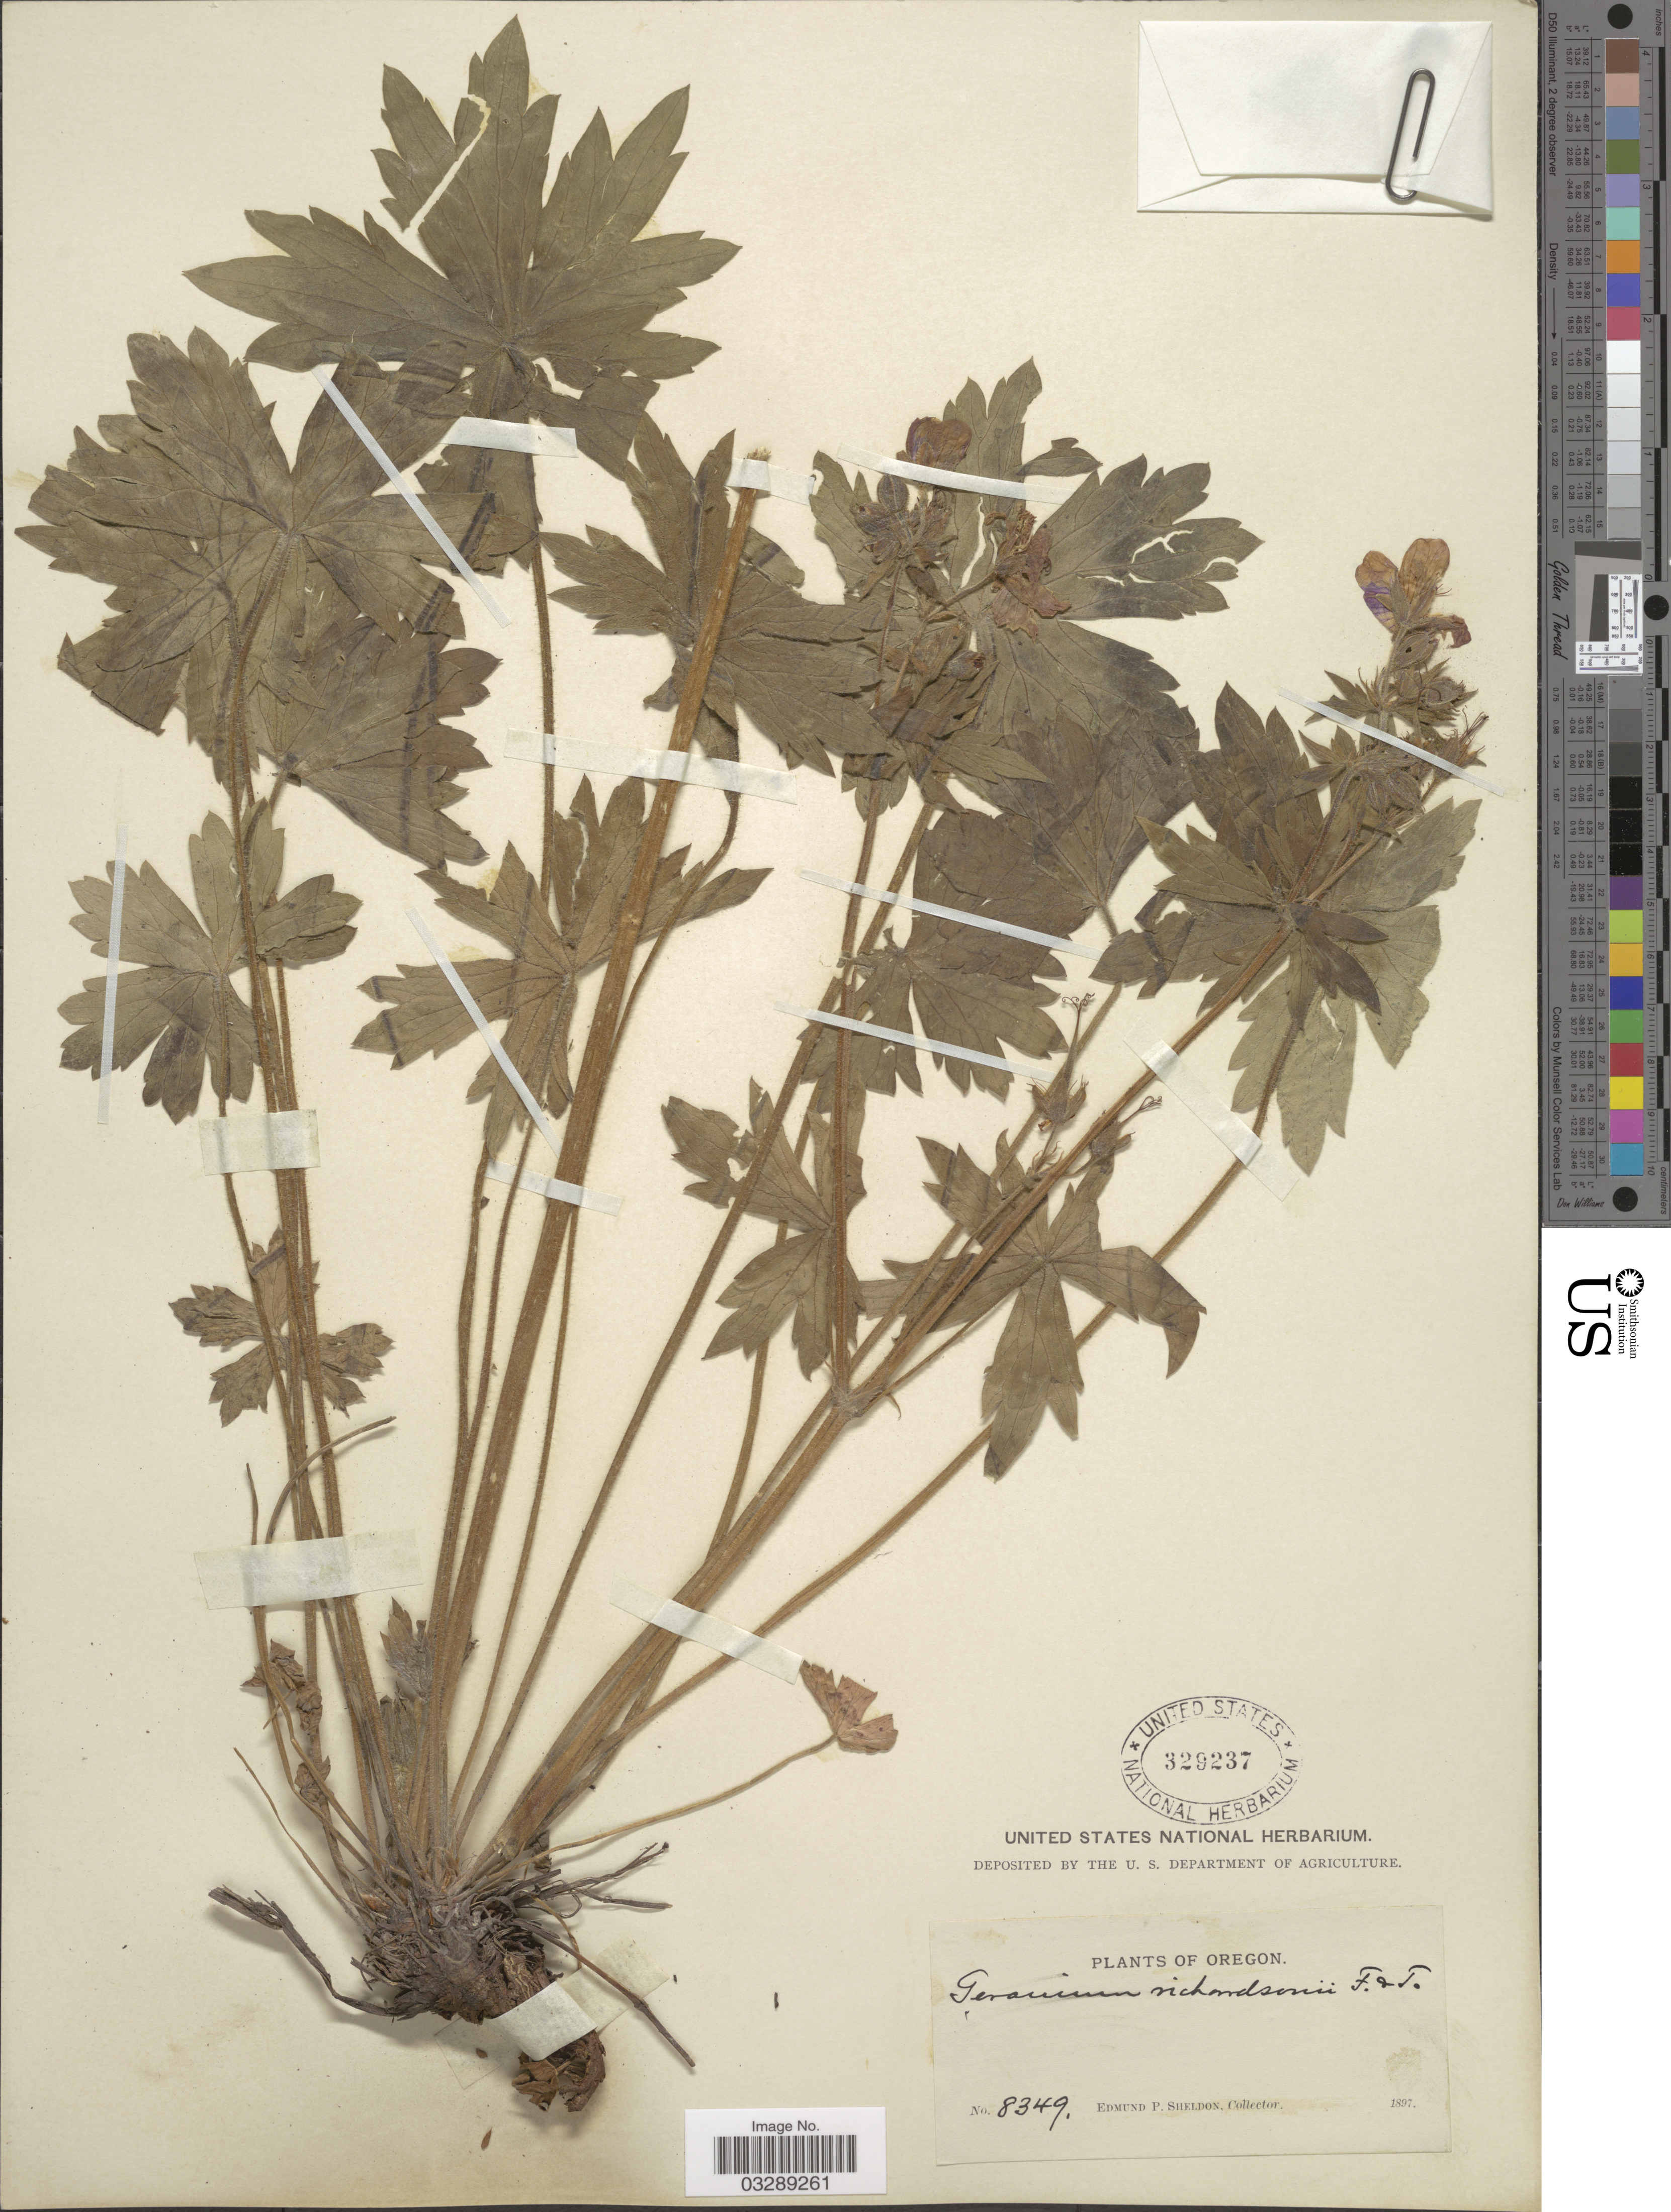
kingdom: Plantae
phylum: Tracheophyta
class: Magnoliopsida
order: Geraniales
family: Geraniaceae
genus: Geranium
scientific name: Geranium richardsonii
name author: Fisch. & Trautv.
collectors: E. P. Sheldon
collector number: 8349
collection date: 1897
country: United States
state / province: Oregon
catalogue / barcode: US 329237